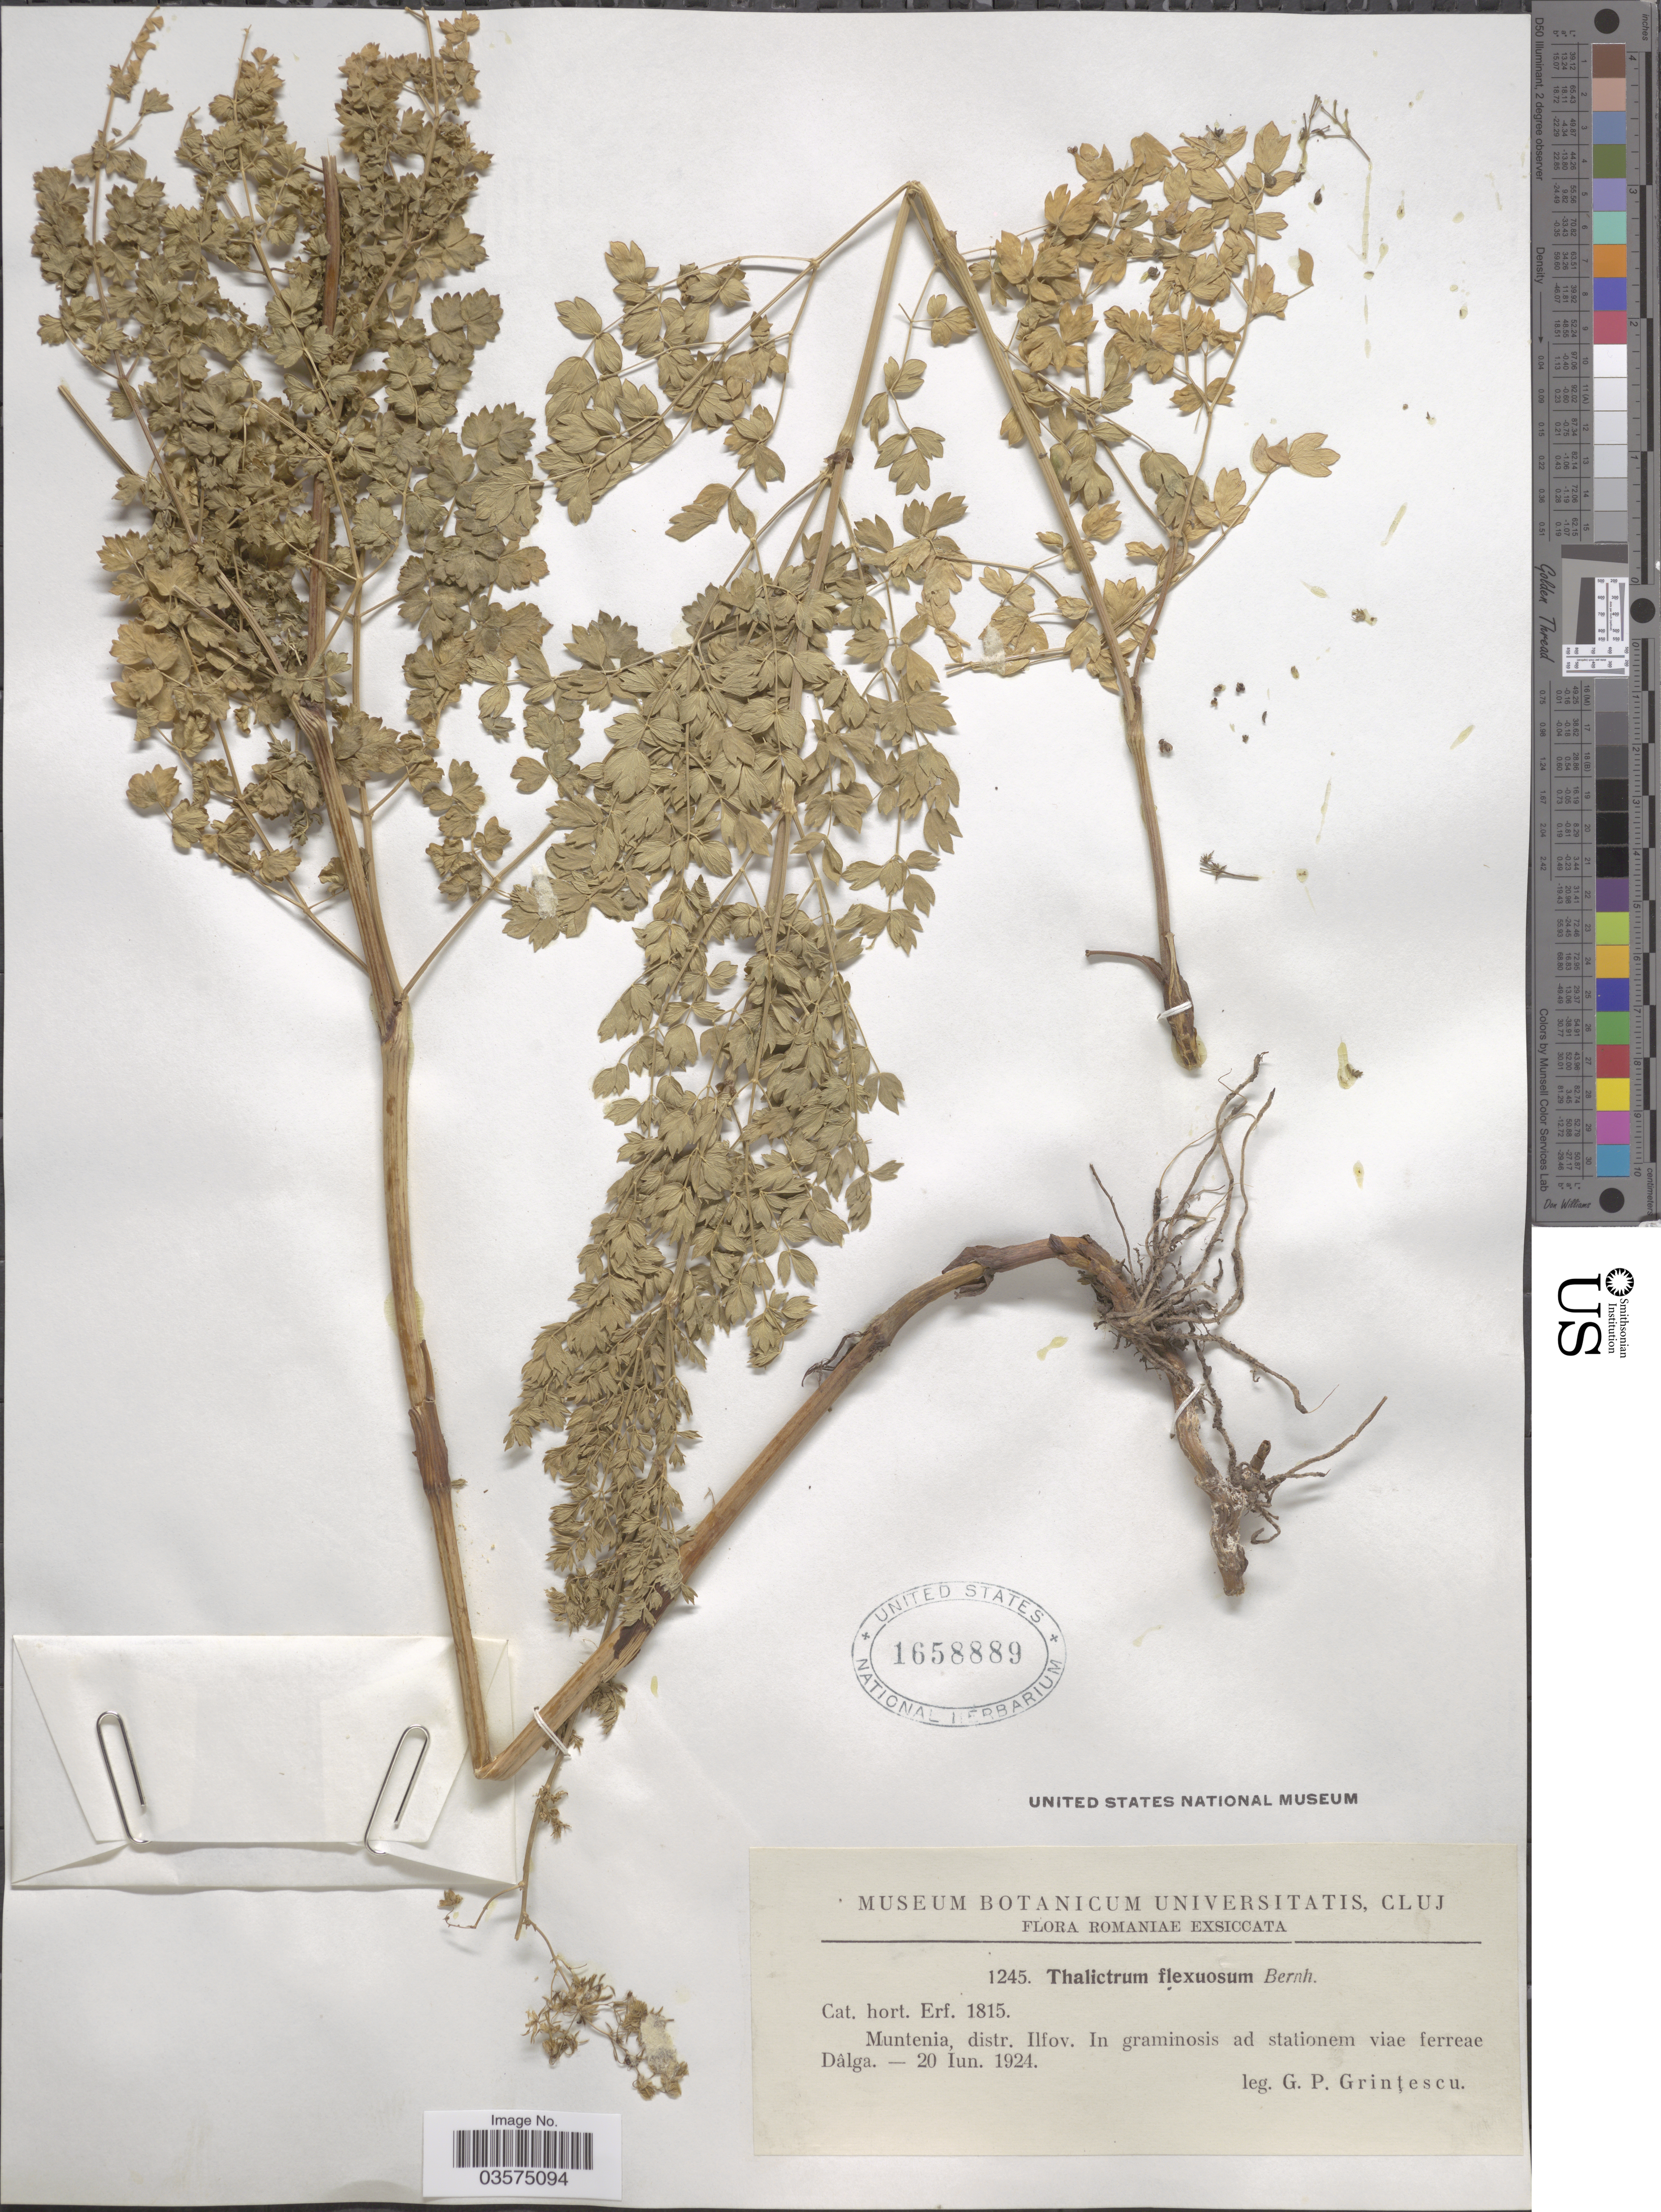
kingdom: Plantae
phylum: Tracheophyta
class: Magnoliopsida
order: Ranunculales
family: Ranunculaceae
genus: Thalictrum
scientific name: Thalictrum flexuosum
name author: Bernh.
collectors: G. Grintescu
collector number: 1245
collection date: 1924-06-20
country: Romania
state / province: Ilfov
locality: Muntenia, distr. Ilfov. In graminosis ad stationem viae ferreae Dâlga.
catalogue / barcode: US 1658889